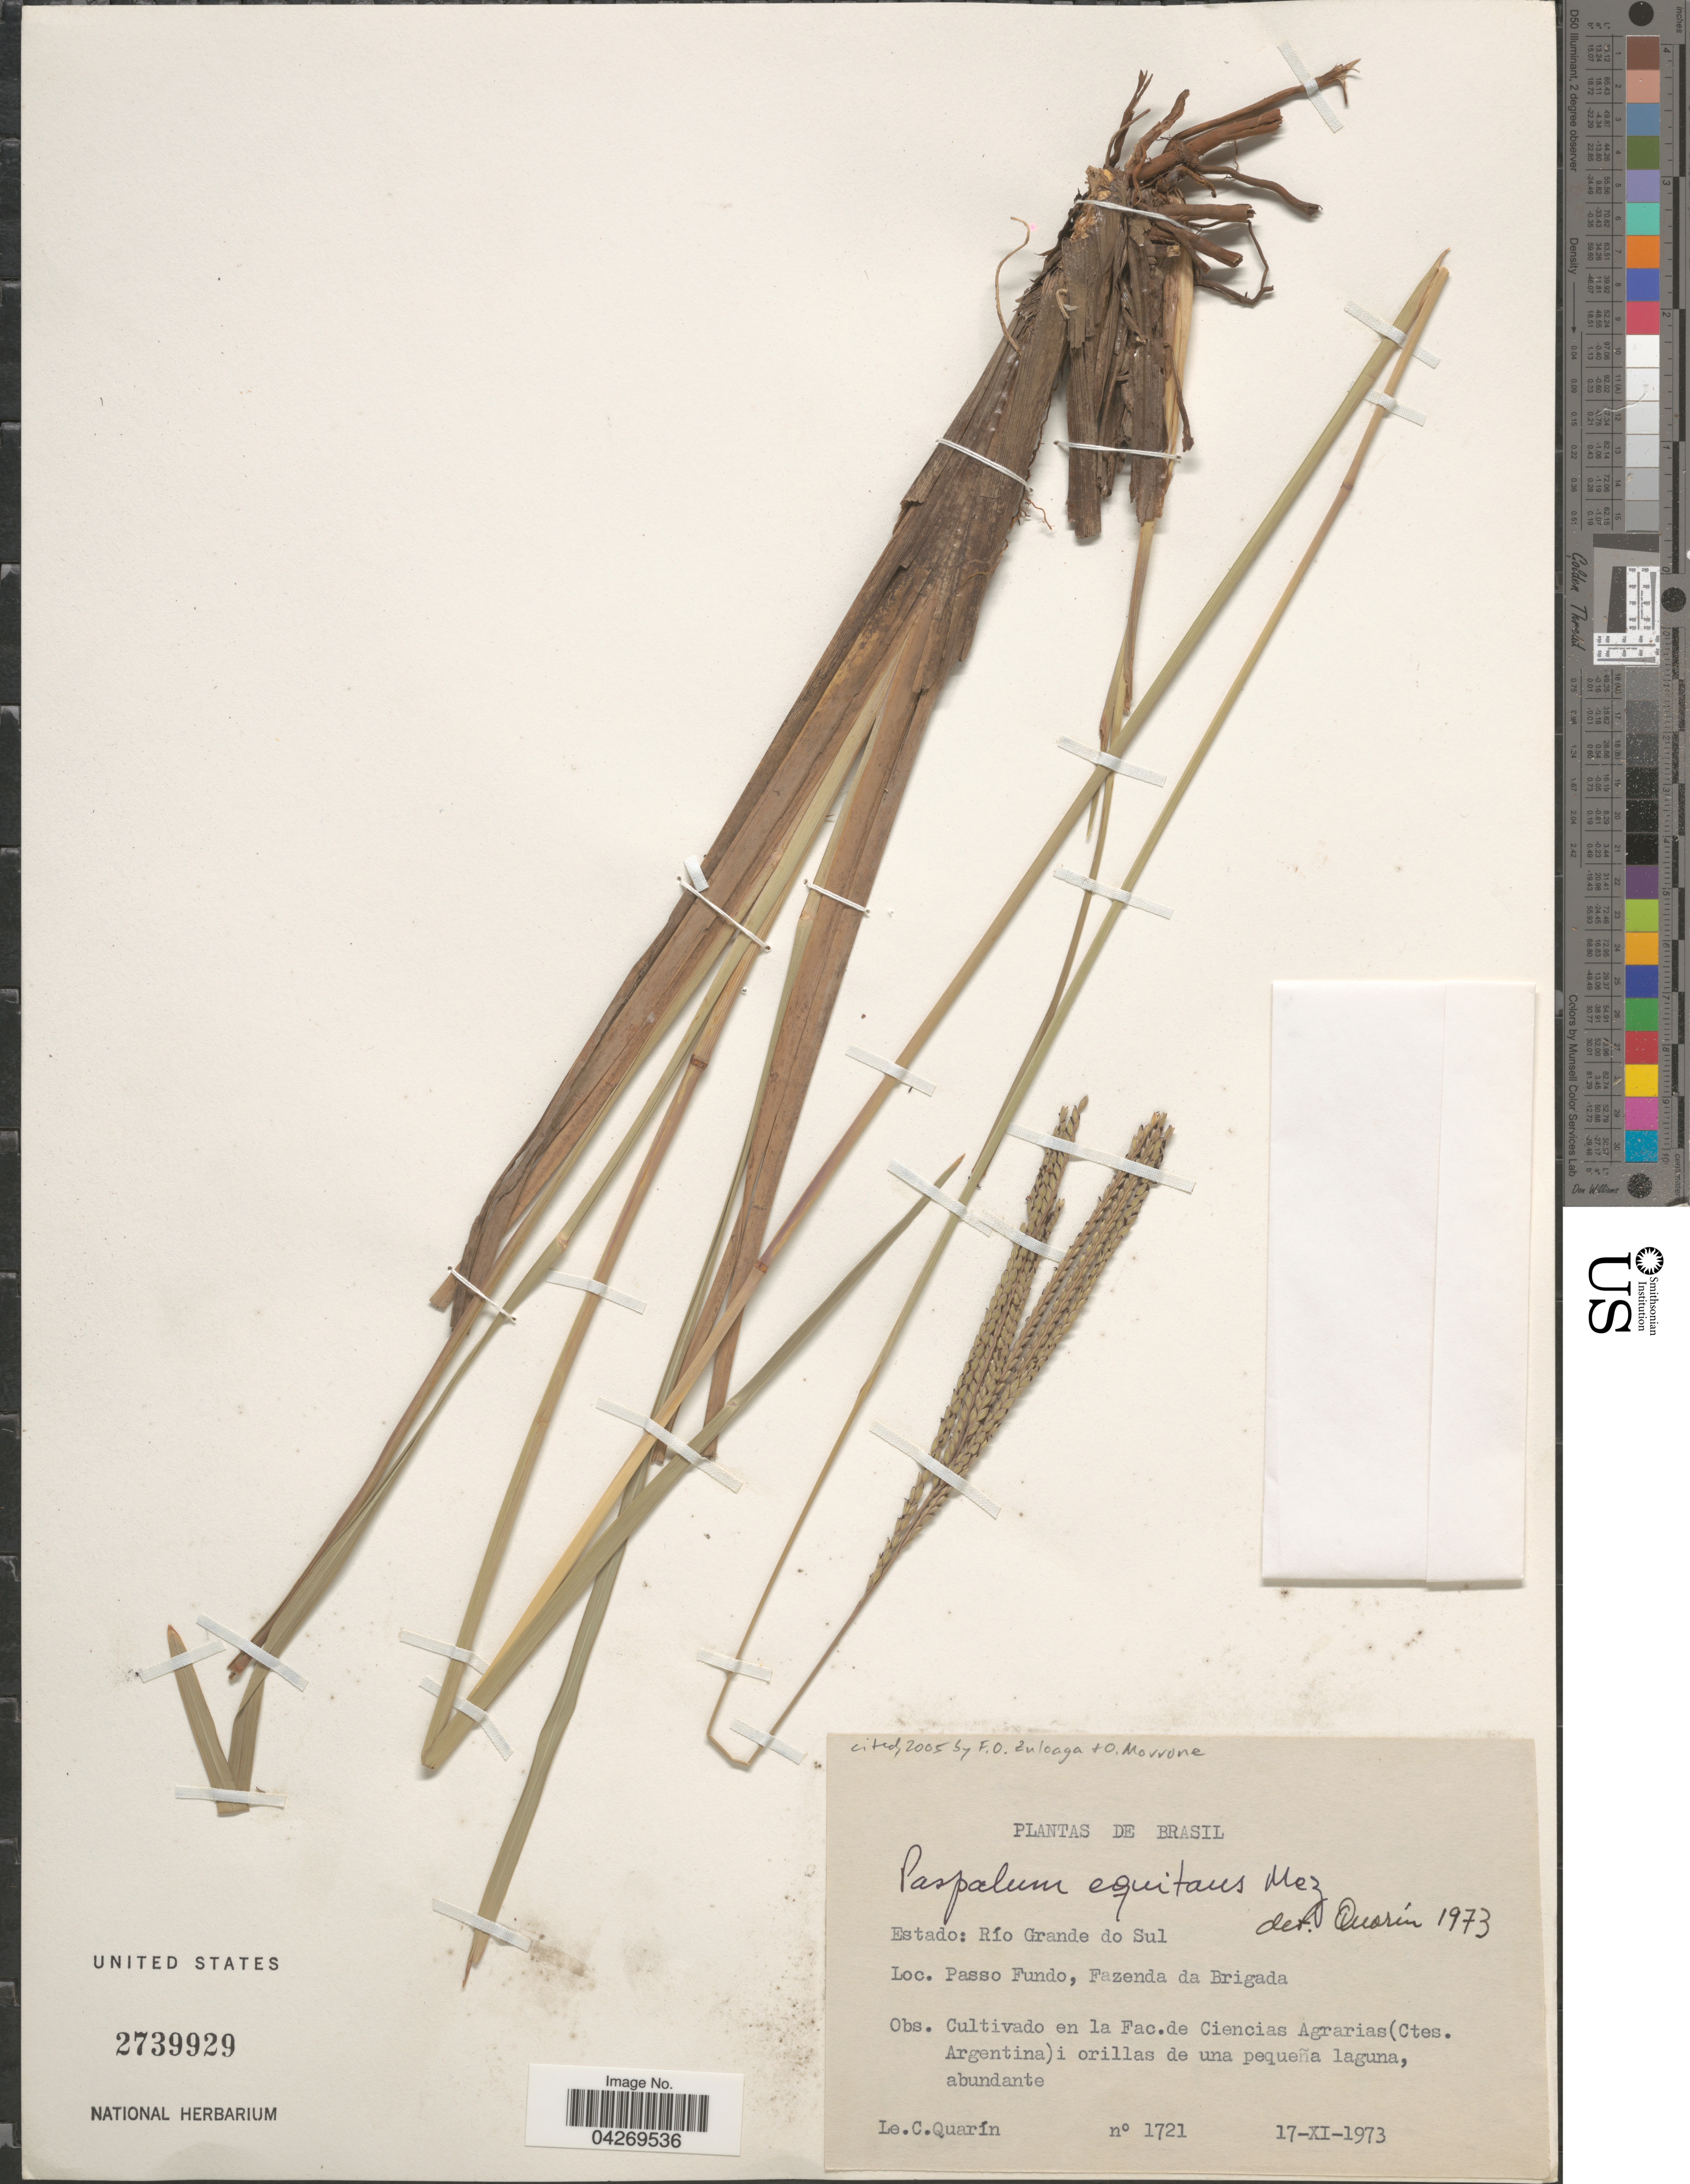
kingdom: Plantae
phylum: Tracheophyta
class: Liliopsida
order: Poales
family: Poaceae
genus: Paspalum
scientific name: Paspalum equitans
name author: Mez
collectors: C. Quarin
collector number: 1721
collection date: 1973-11-17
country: Argentina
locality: En la Fac.de Ciencias Agrarias (Ctes. Argentina) i orillas de una pequeña laguna.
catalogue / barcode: US 2739929